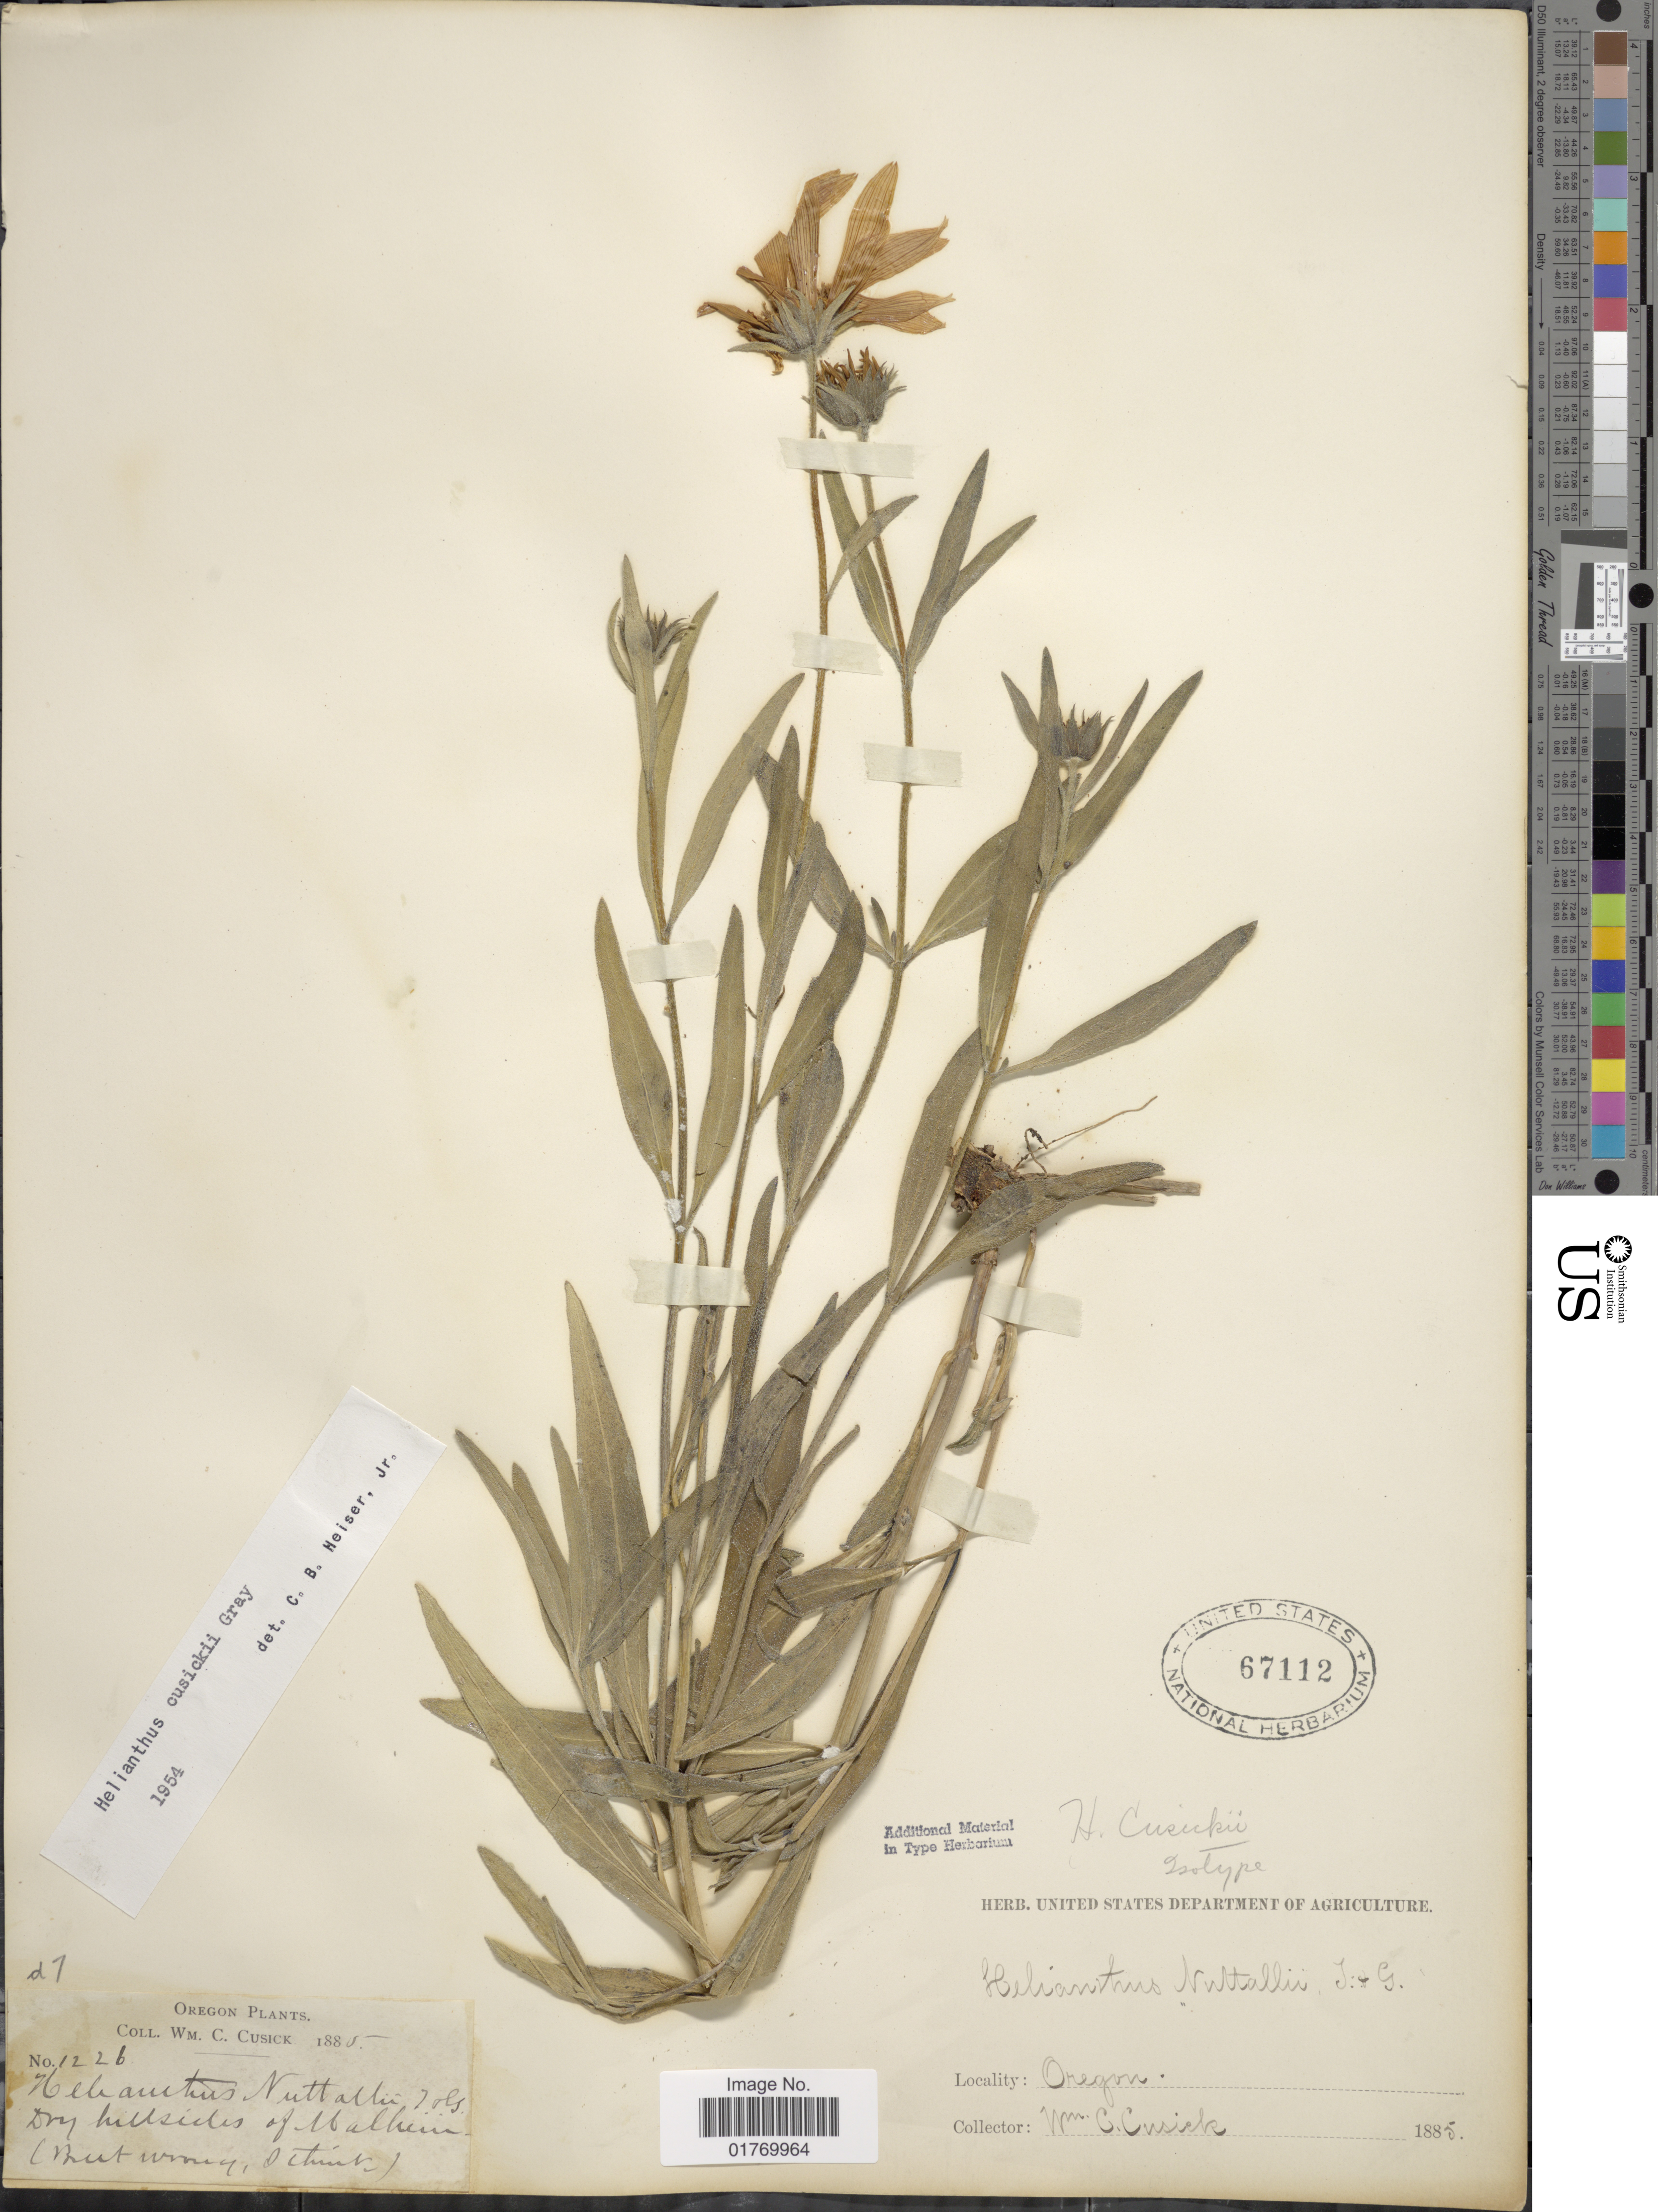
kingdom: Plantae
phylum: Tracheophyta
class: Magnoliopsida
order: Asterales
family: Asteraceae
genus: Helianthus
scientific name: Helianthus cusickii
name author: A. Gray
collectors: W. C. Cusick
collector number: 1226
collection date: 1885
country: United States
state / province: Oregon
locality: But wooney District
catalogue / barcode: US 67112